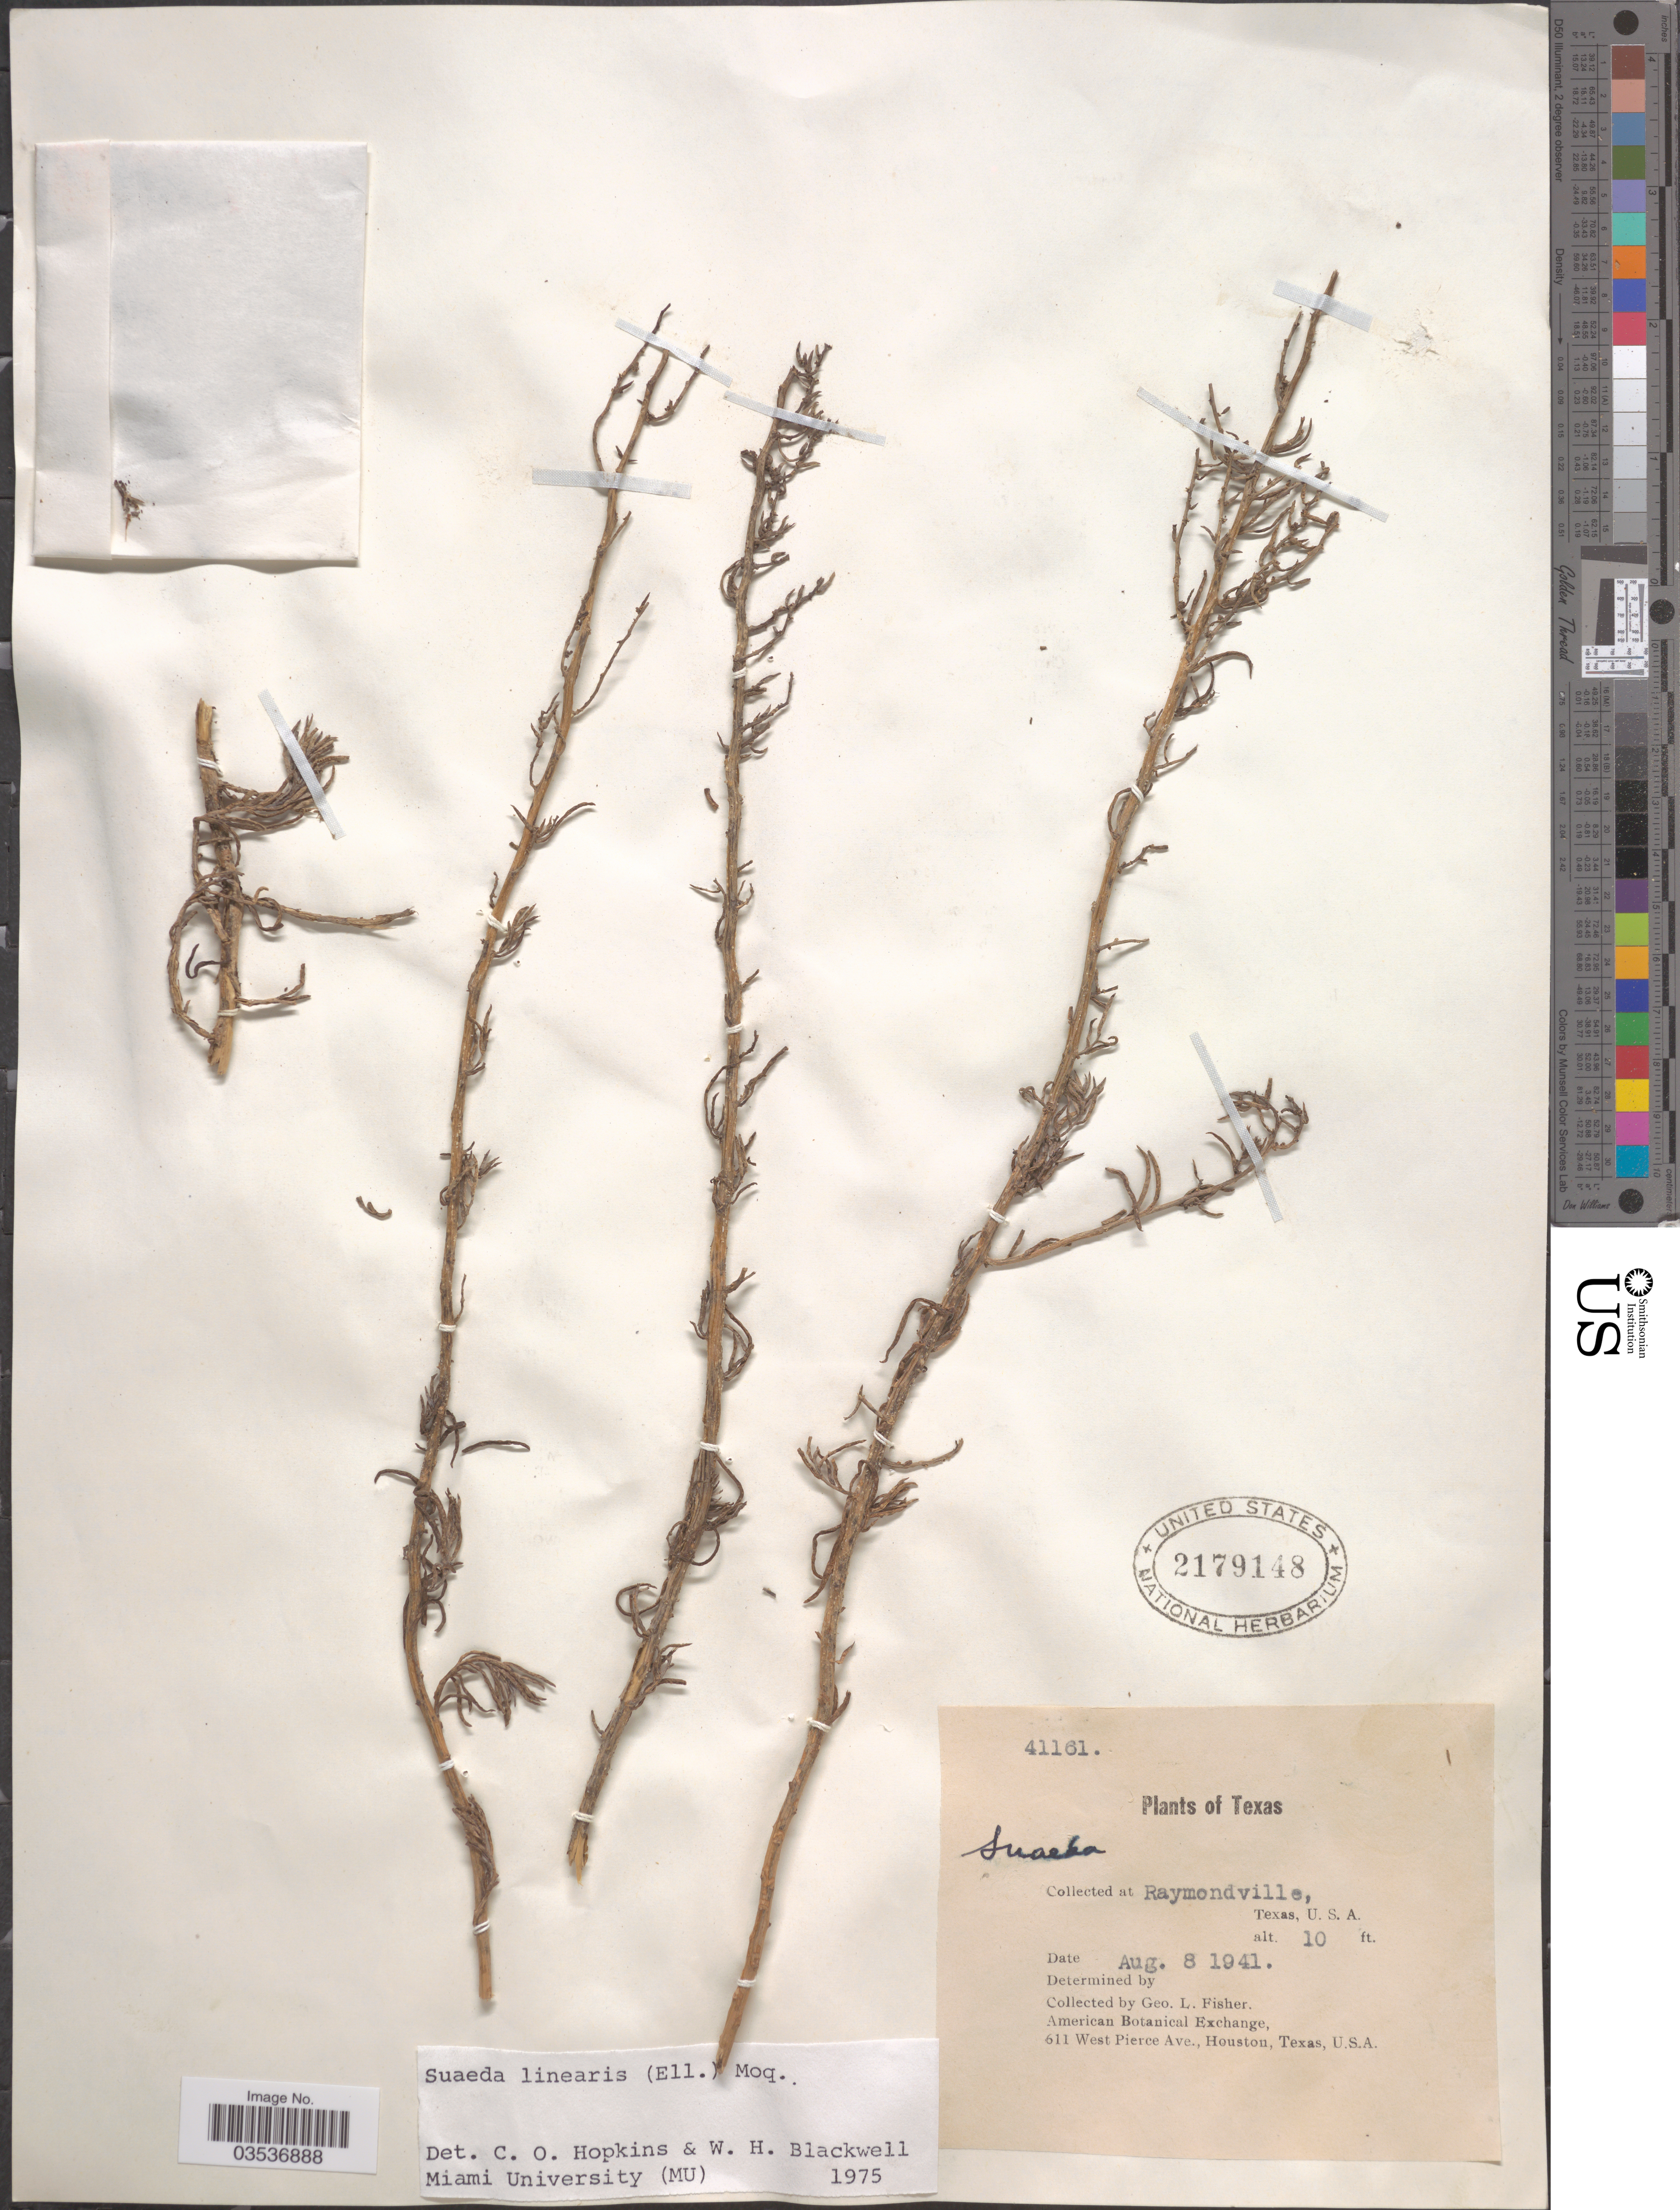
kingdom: Plantae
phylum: Tracheophyta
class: Magnoliopsida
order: Caryophyllales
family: Amaranthaceae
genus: Dondia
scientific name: Dondia linearis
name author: (Elliott) A. Heller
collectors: G. L. Fisher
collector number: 41161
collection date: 1941-08-08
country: United States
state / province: Texas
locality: At Raymondville.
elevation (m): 3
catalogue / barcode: US 2179148